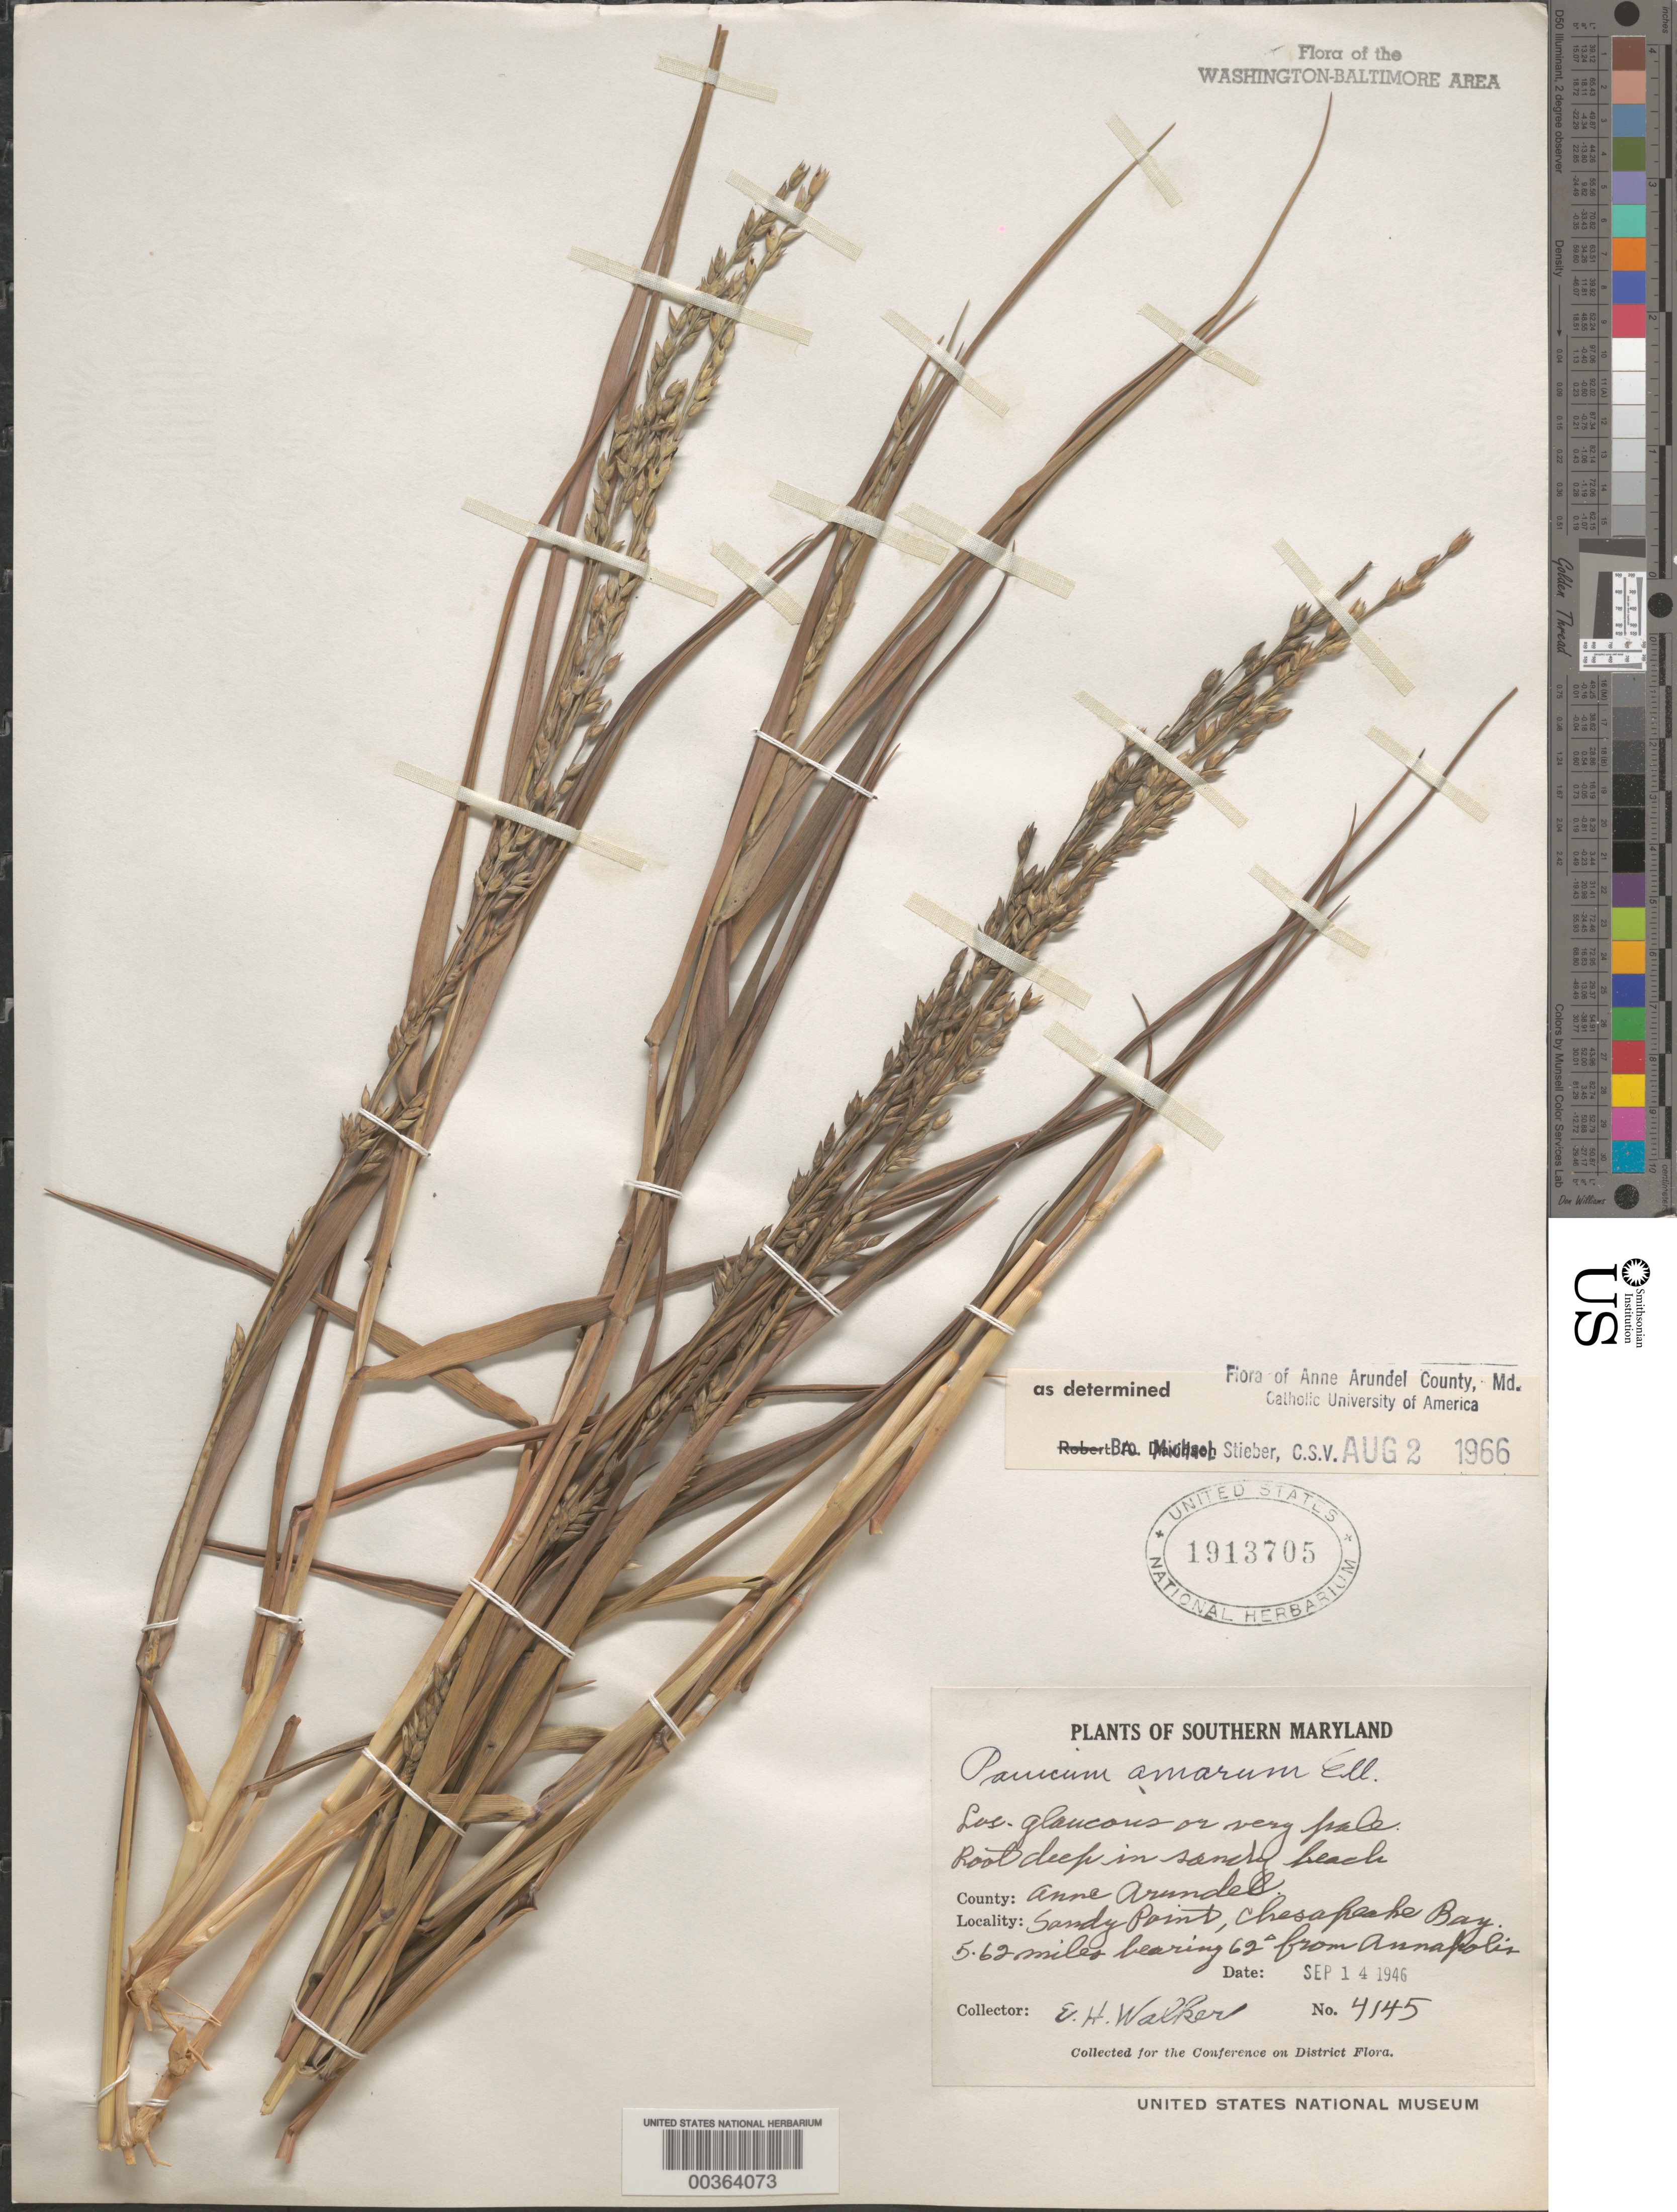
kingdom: Plantae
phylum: Tracheophyta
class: Liliopsida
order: Poales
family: Poaceae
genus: Panicum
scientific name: Panicum amarum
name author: Elliott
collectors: E. H. Walker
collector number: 4145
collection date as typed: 14 Sep 1946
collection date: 1946-09-14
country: United States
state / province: Maryland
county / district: Anne Arundel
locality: Sandy Point, Chesapeake Bay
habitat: In sandy beach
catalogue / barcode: US 1913705